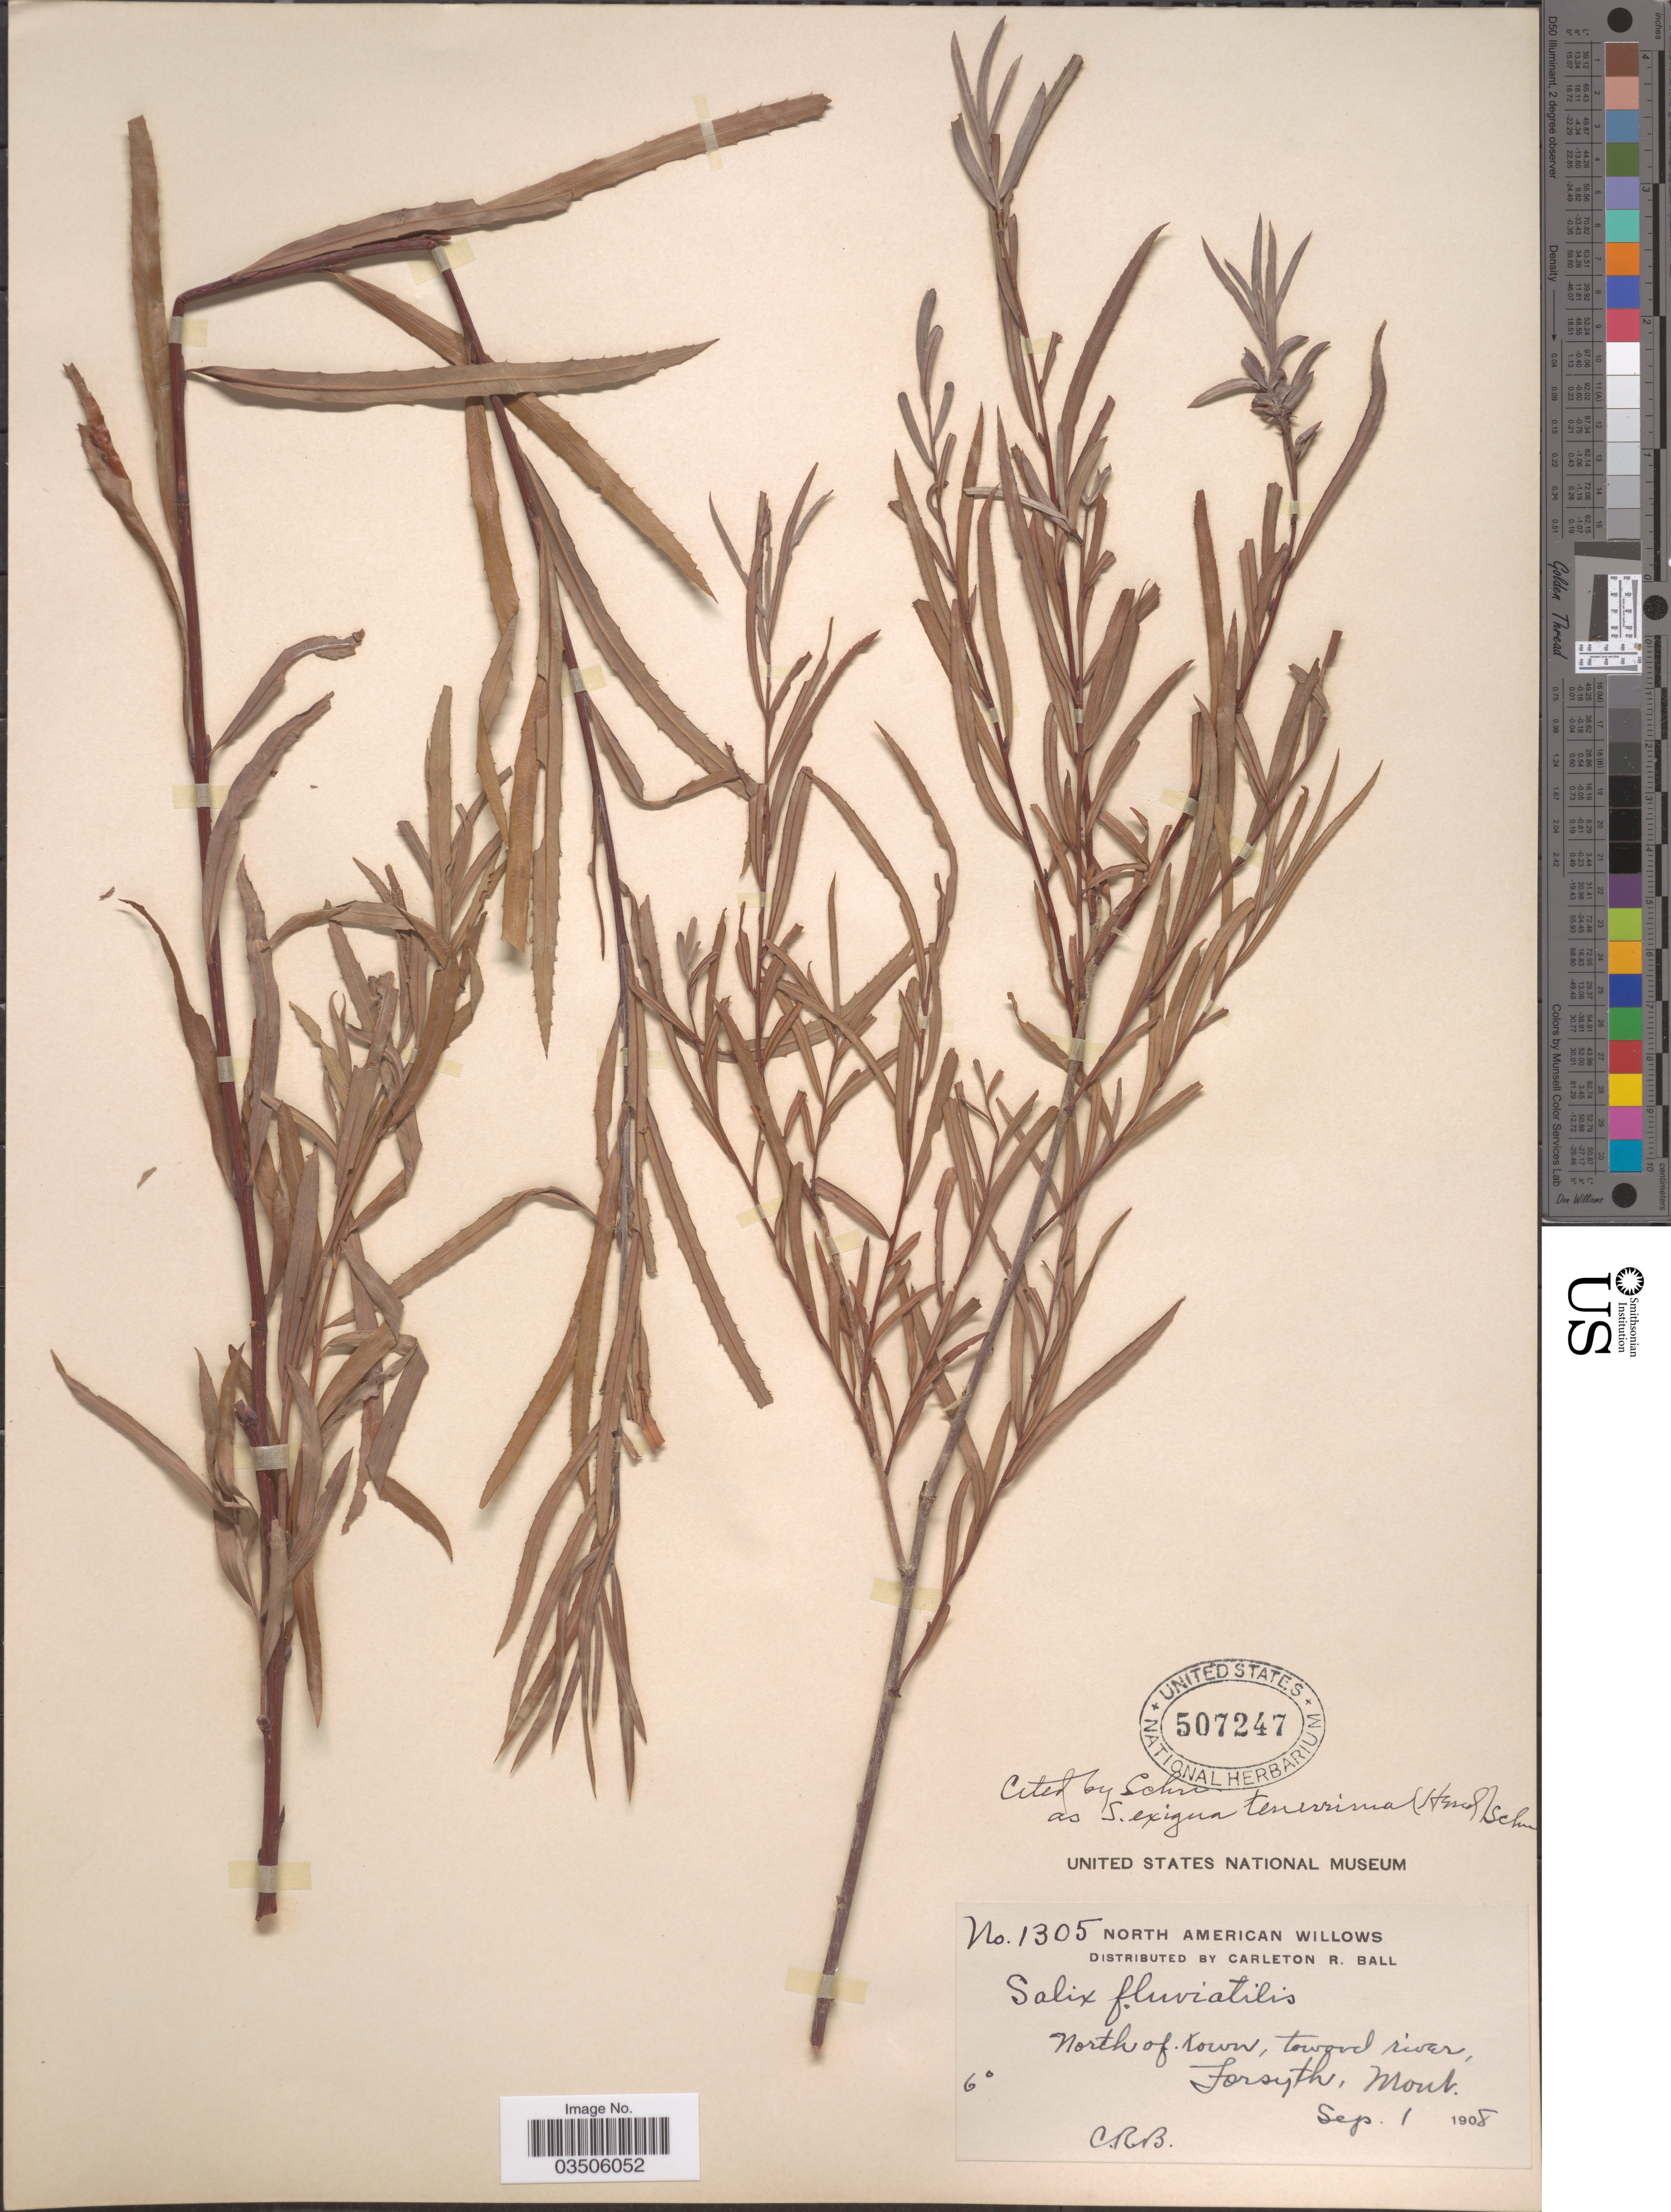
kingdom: Plantae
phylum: Tracheophyta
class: Magnoliopsida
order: Malpighiales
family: Salicaceae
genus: Salix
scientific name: Salix tenerrima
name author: (L.F. Hend.) A. Heller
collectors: C. R. Ball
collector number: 1305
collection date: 1908-09-01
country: United States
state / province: Montana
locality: North of town, toward river, Forsyth.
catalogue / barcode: US 507247